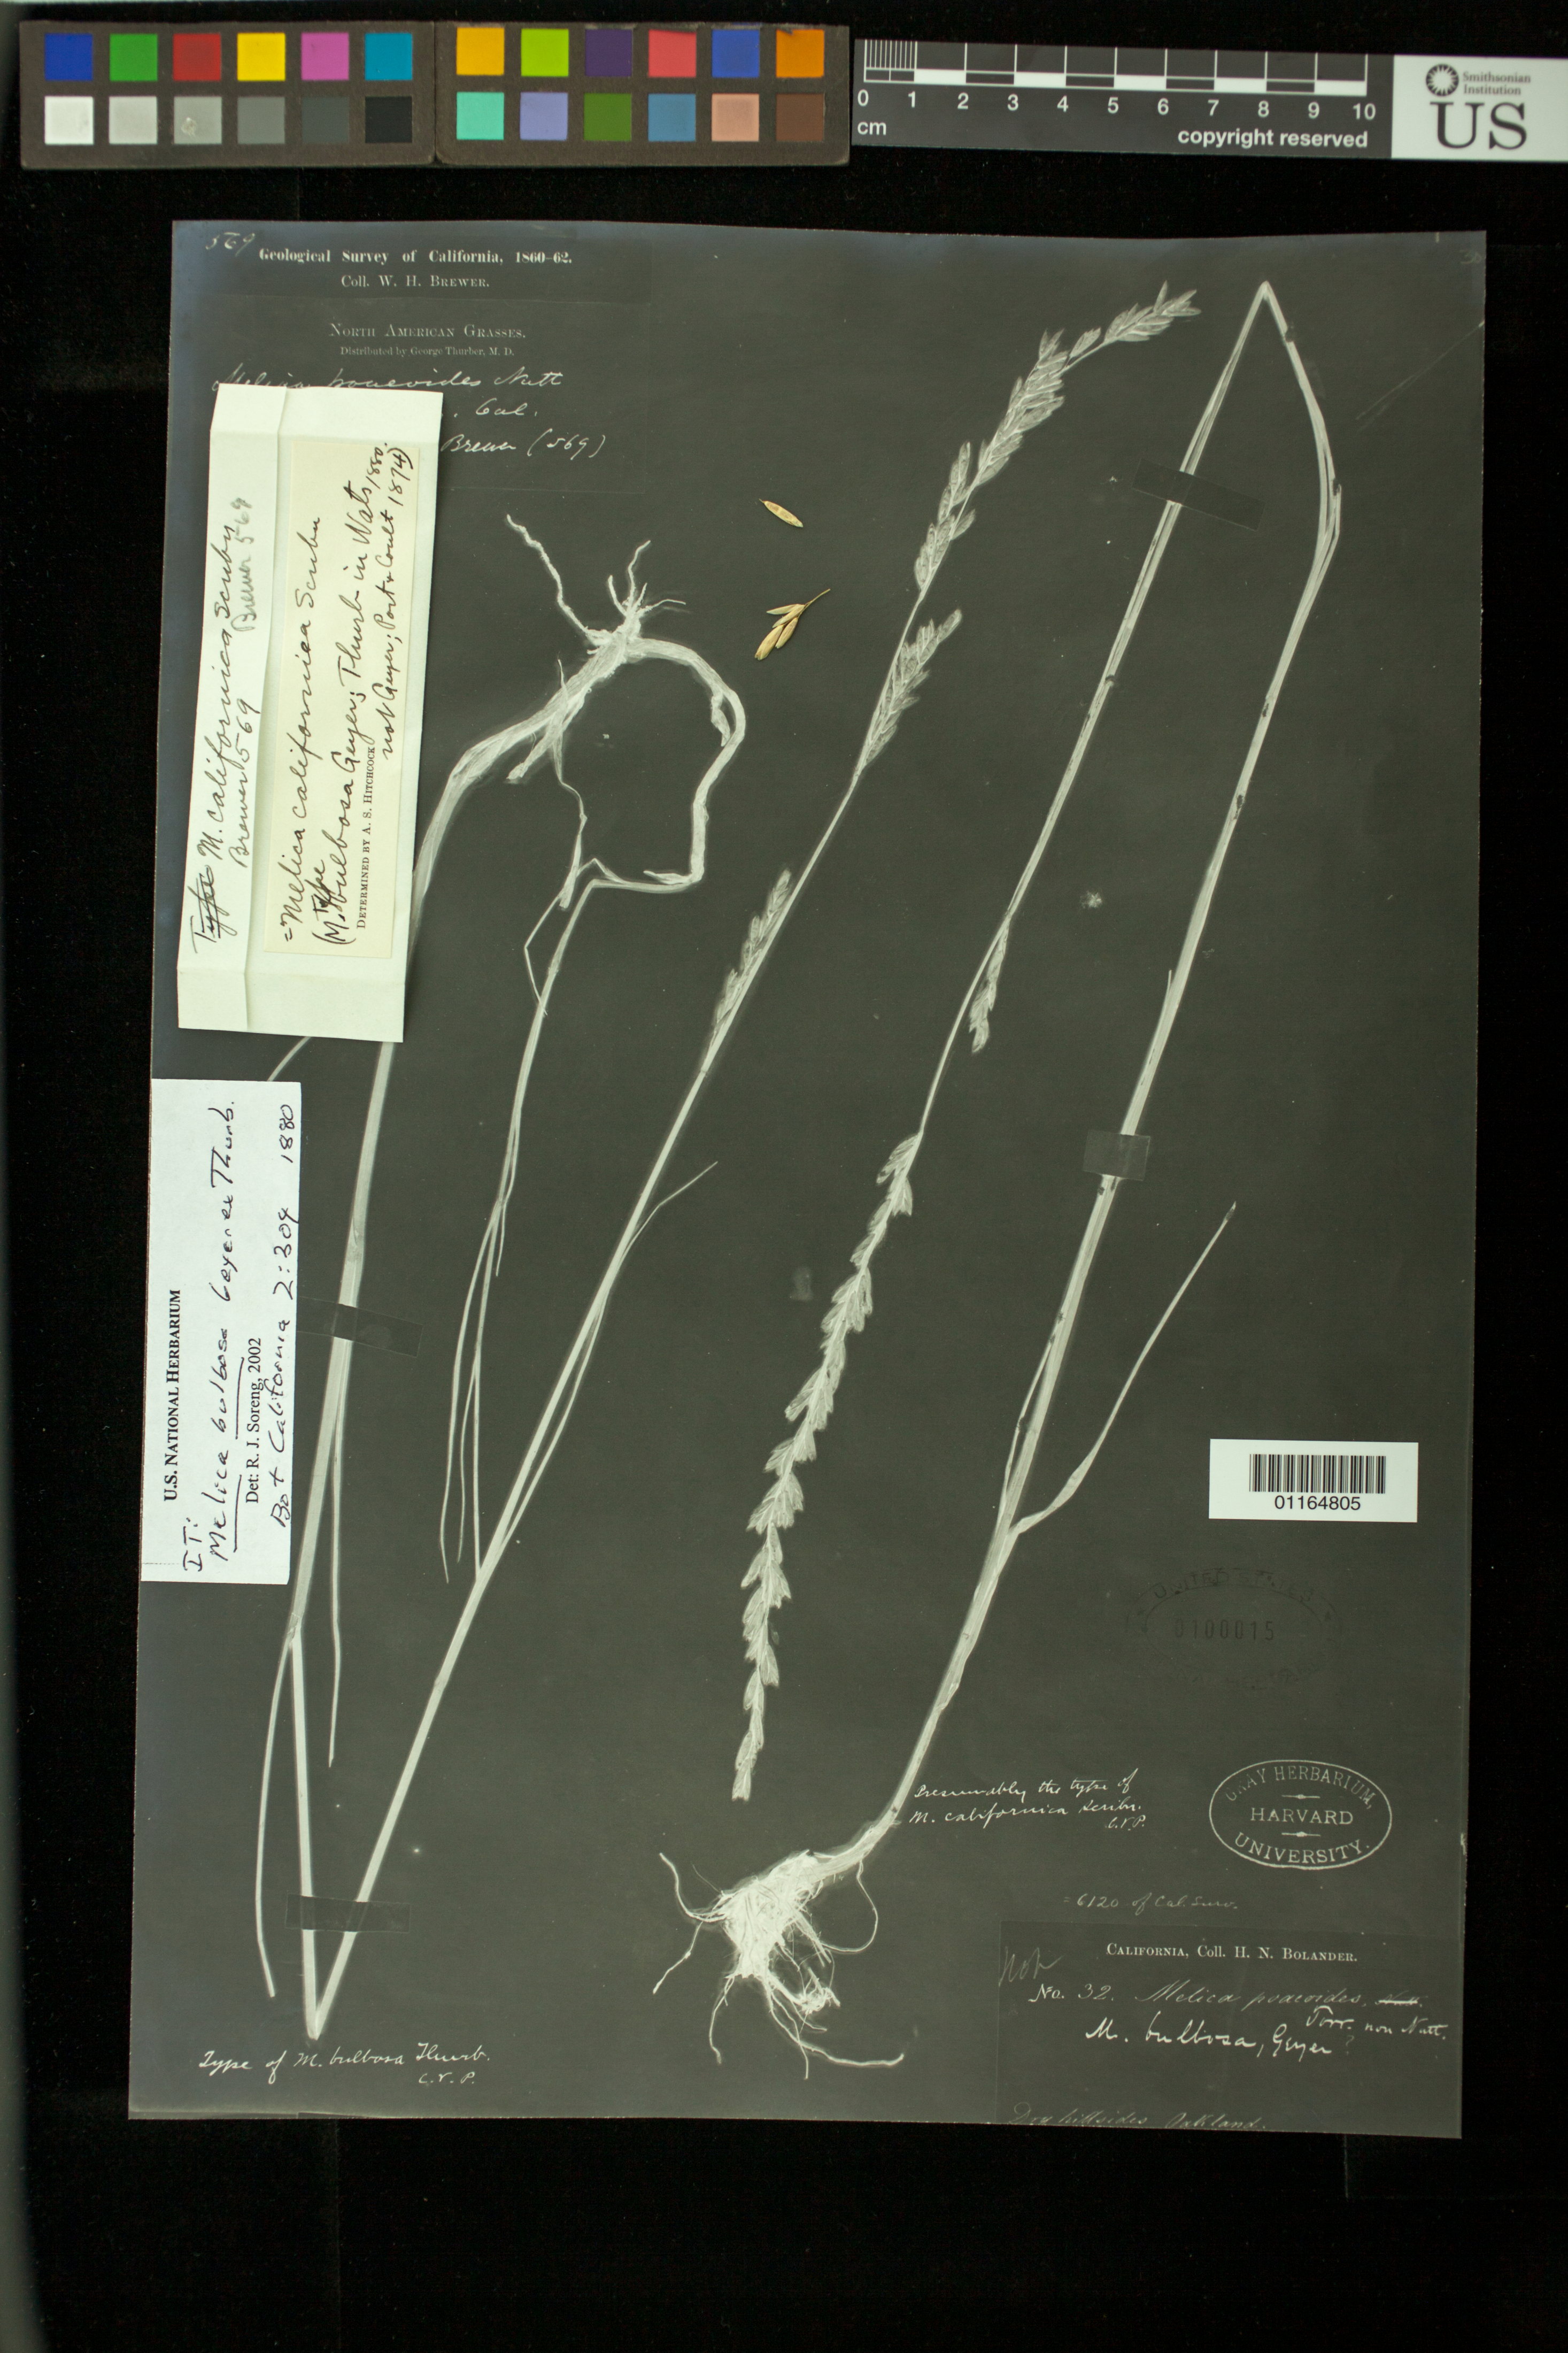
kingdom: Plantae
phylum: Tracheophyta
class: Liliopsida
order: Poales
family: Poaceae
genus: Melica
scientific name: Melica californica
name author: Scribn.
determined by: Hitchcock, Albert S.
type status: Type Collection; Isolectotype; Isosyntype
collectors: W. H. Brewer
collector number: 569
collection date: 1860/1862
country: United States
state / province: California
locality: Santa Inez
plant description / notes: Photostat and fragmentary material of type specimen ex herb. Gray (HUH). Melica bulbosa Geyer ex Thurb. is probably based at least in part on the same original material as Melica bulbosa Geyer ex Porter & J.M. Coult. (1874).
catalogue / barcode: US 100015